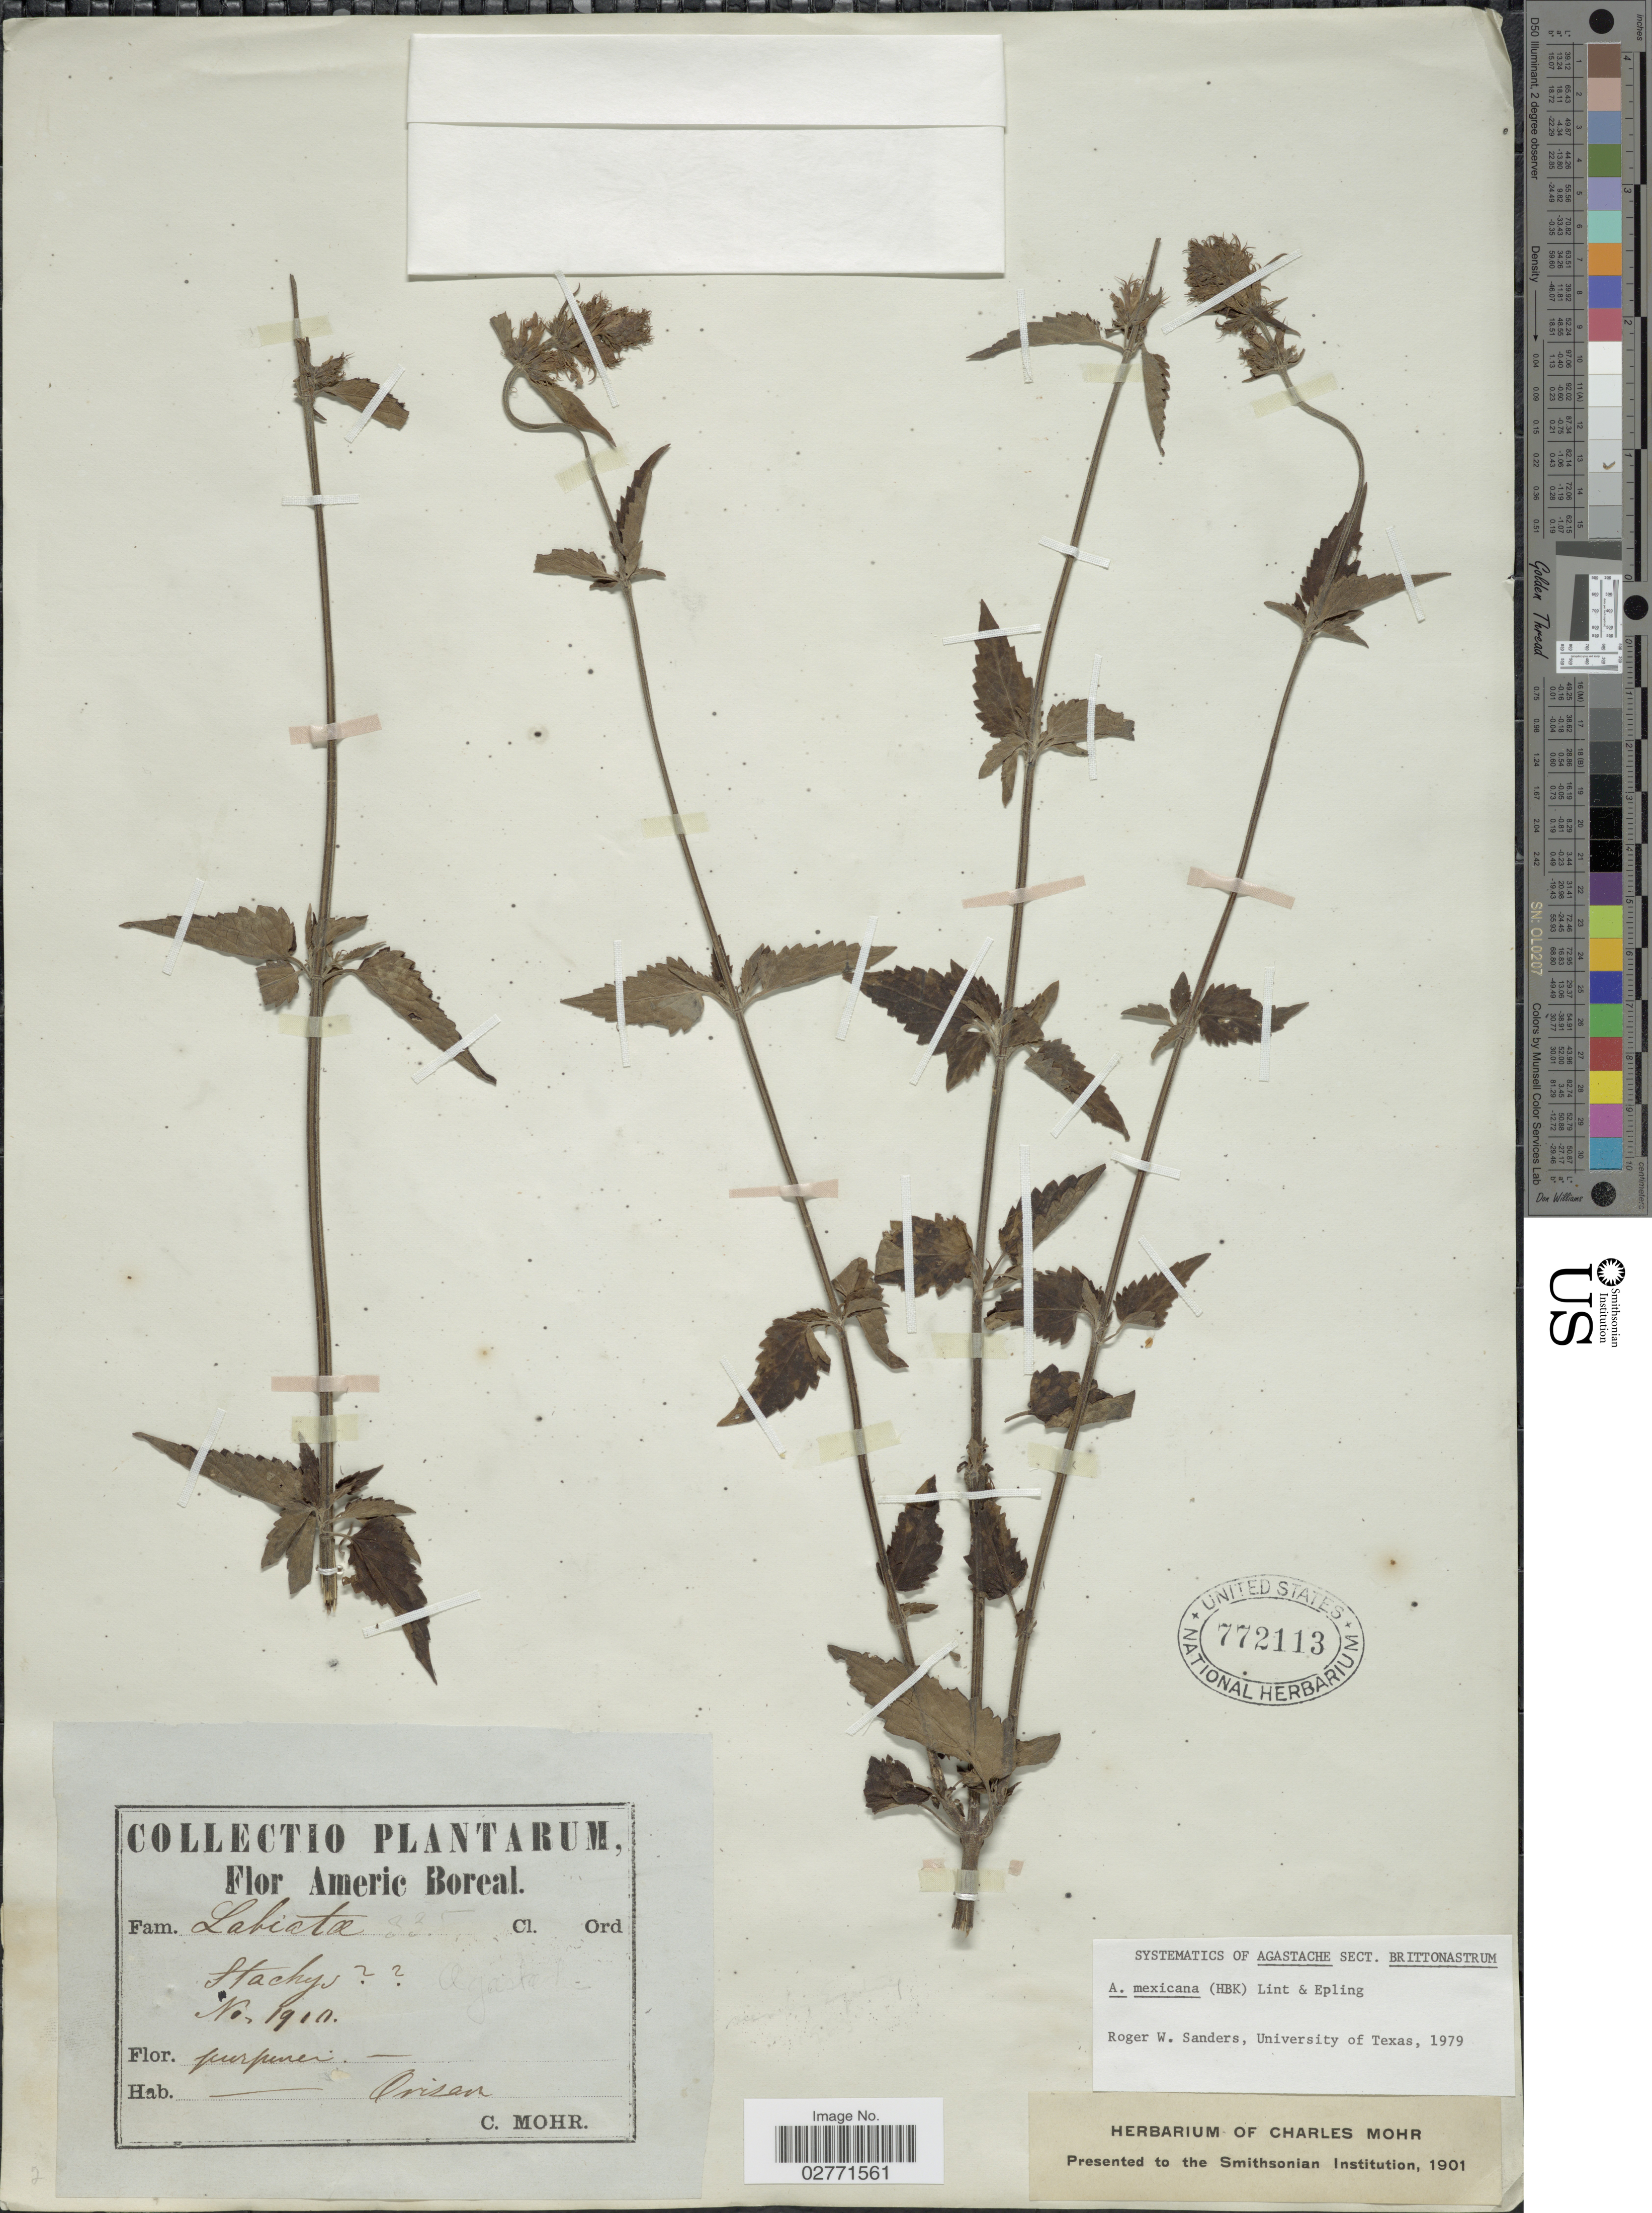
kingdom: Plantae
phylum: Tracheophyta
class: Magnoliopsida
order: Lamiales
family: Lamiaceae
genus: Agastache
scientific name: Agastache mexicana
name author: (Kunth) Lint & Epling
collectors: Mohr, C. T. (herbarium)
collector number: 1910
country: Mexico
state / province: Veracruz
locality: Americ Boreal, Orizava.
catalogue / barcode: US 772113